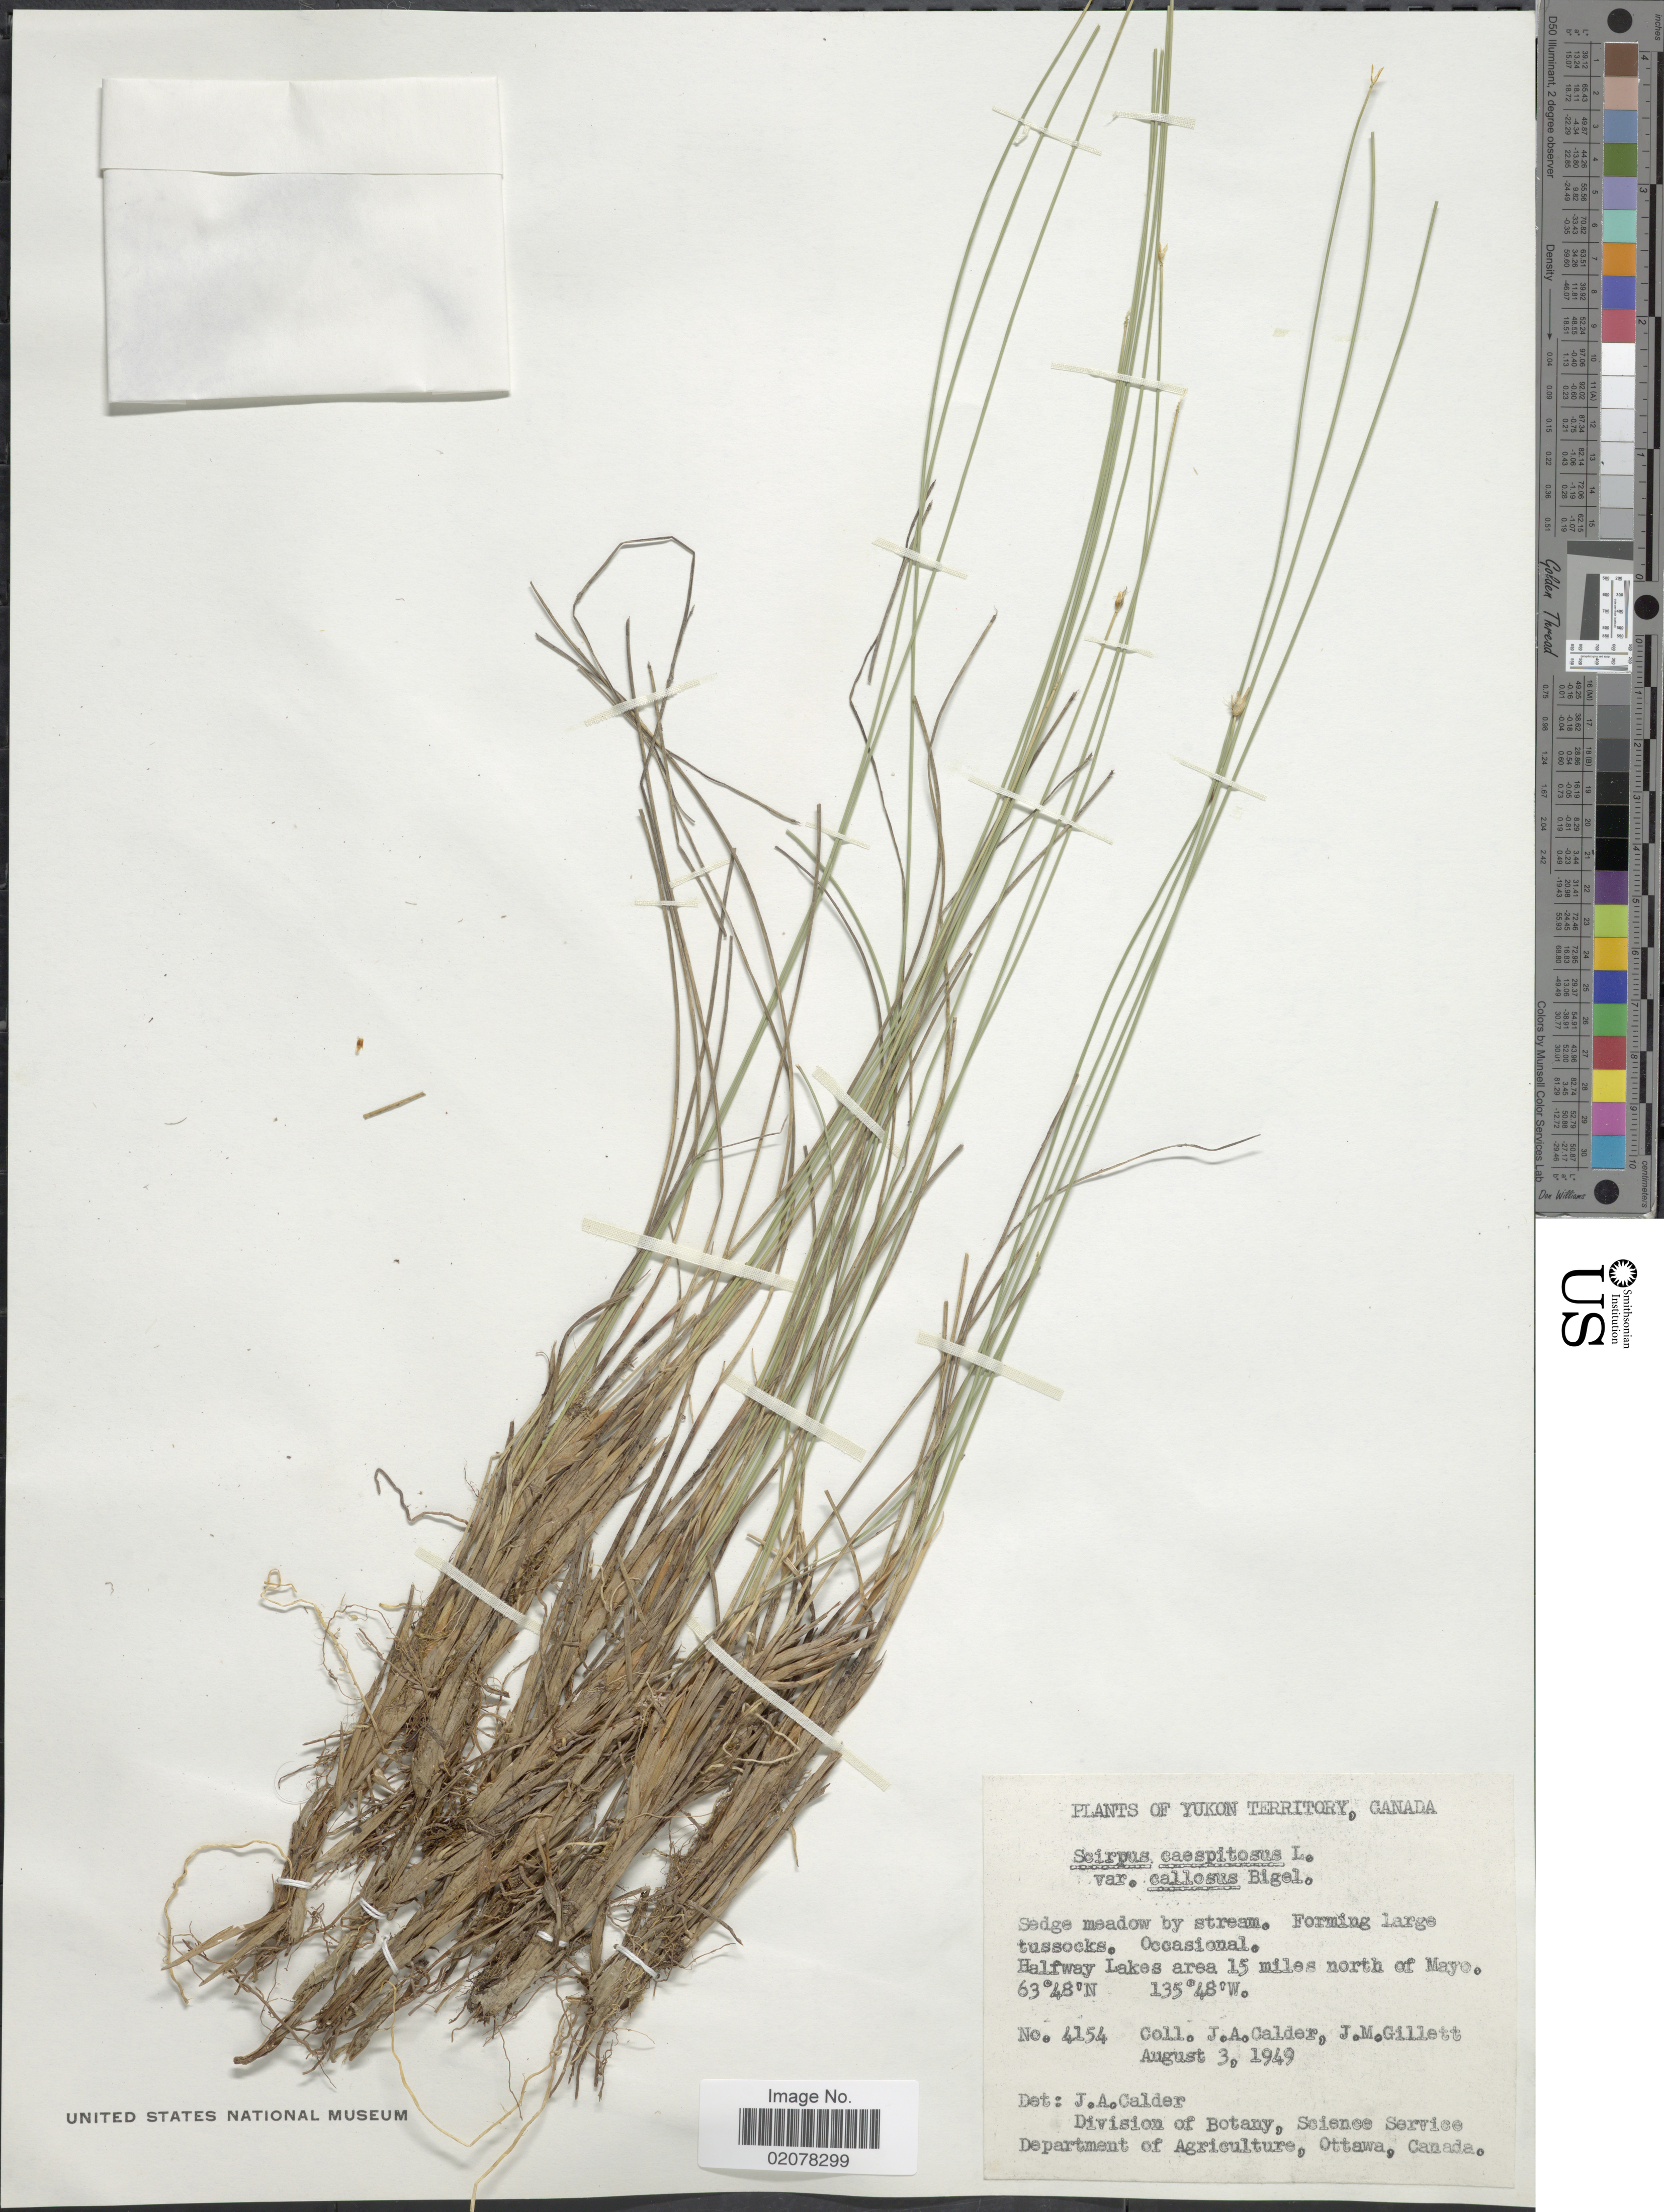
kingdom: Plantae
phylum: Tracheophyta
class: Liliopsida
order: Poales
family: Cyperaceae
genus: Trichophorum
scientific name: Trichophorum cespitosum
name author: (L.) Hartm.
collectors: J. A. Calder & J. M. Gillett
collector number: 4154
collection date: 1949-08-03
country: Canada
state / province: Yukon Territory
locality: Sedge meadow by strean, halfway Lakes are 15 miles north of Mayo